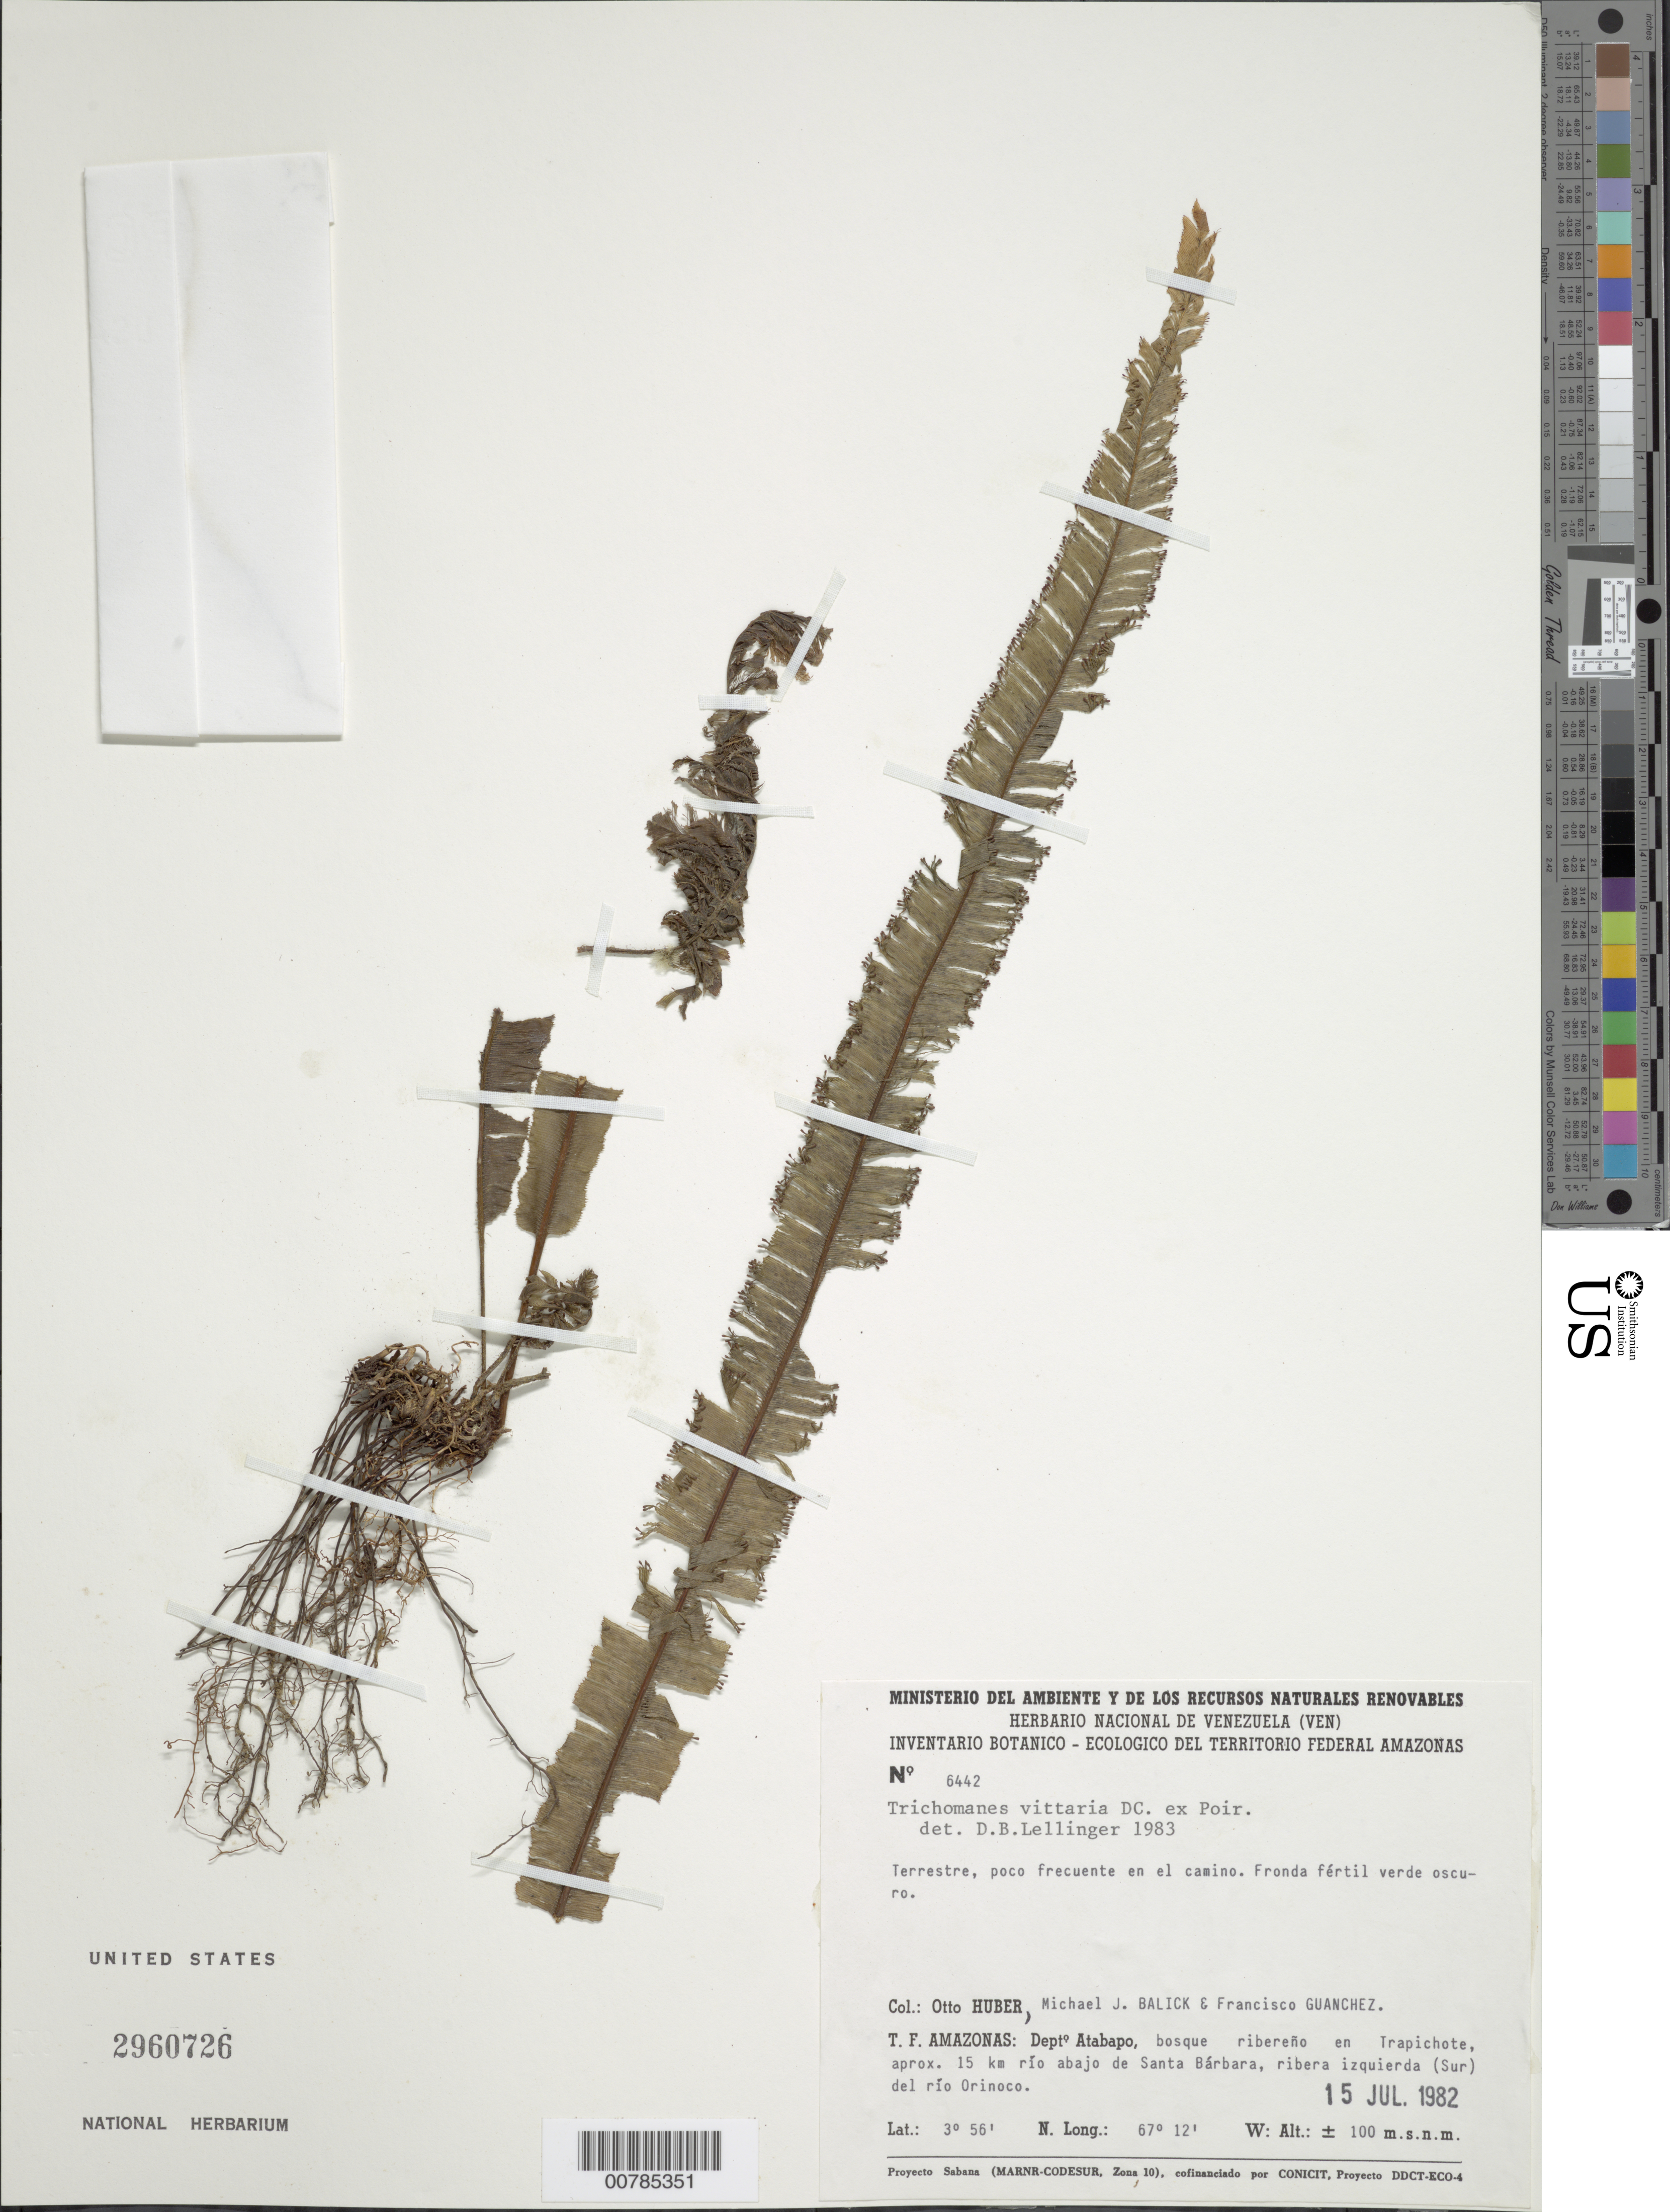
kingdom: Plantae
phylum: Tracheophyta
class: Polypodiopsida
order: Hymenophyllales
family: Hymenophyllaceae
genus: Trichomanes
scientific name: Trichomanes vittaria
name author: DC. ex Poir.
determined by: Lellinger, David B., (BOT), Smithsonian Institution - National Museum of Natural History (UNITED STATES)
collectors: O. Huber, M. J. Balick & F. Guánchez M.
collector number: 6442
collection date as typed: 15-Jul-82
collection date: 1982-07-15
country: Venezuela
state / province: Amazonas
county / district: Atabapo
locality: Trapichote, aprox 15 km río abajo de Santa Barbara, ribera izquierda (Sur) del Río Orinoco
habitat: Bosque ribereño; en el camino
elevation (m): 100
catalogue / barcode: US 2960726